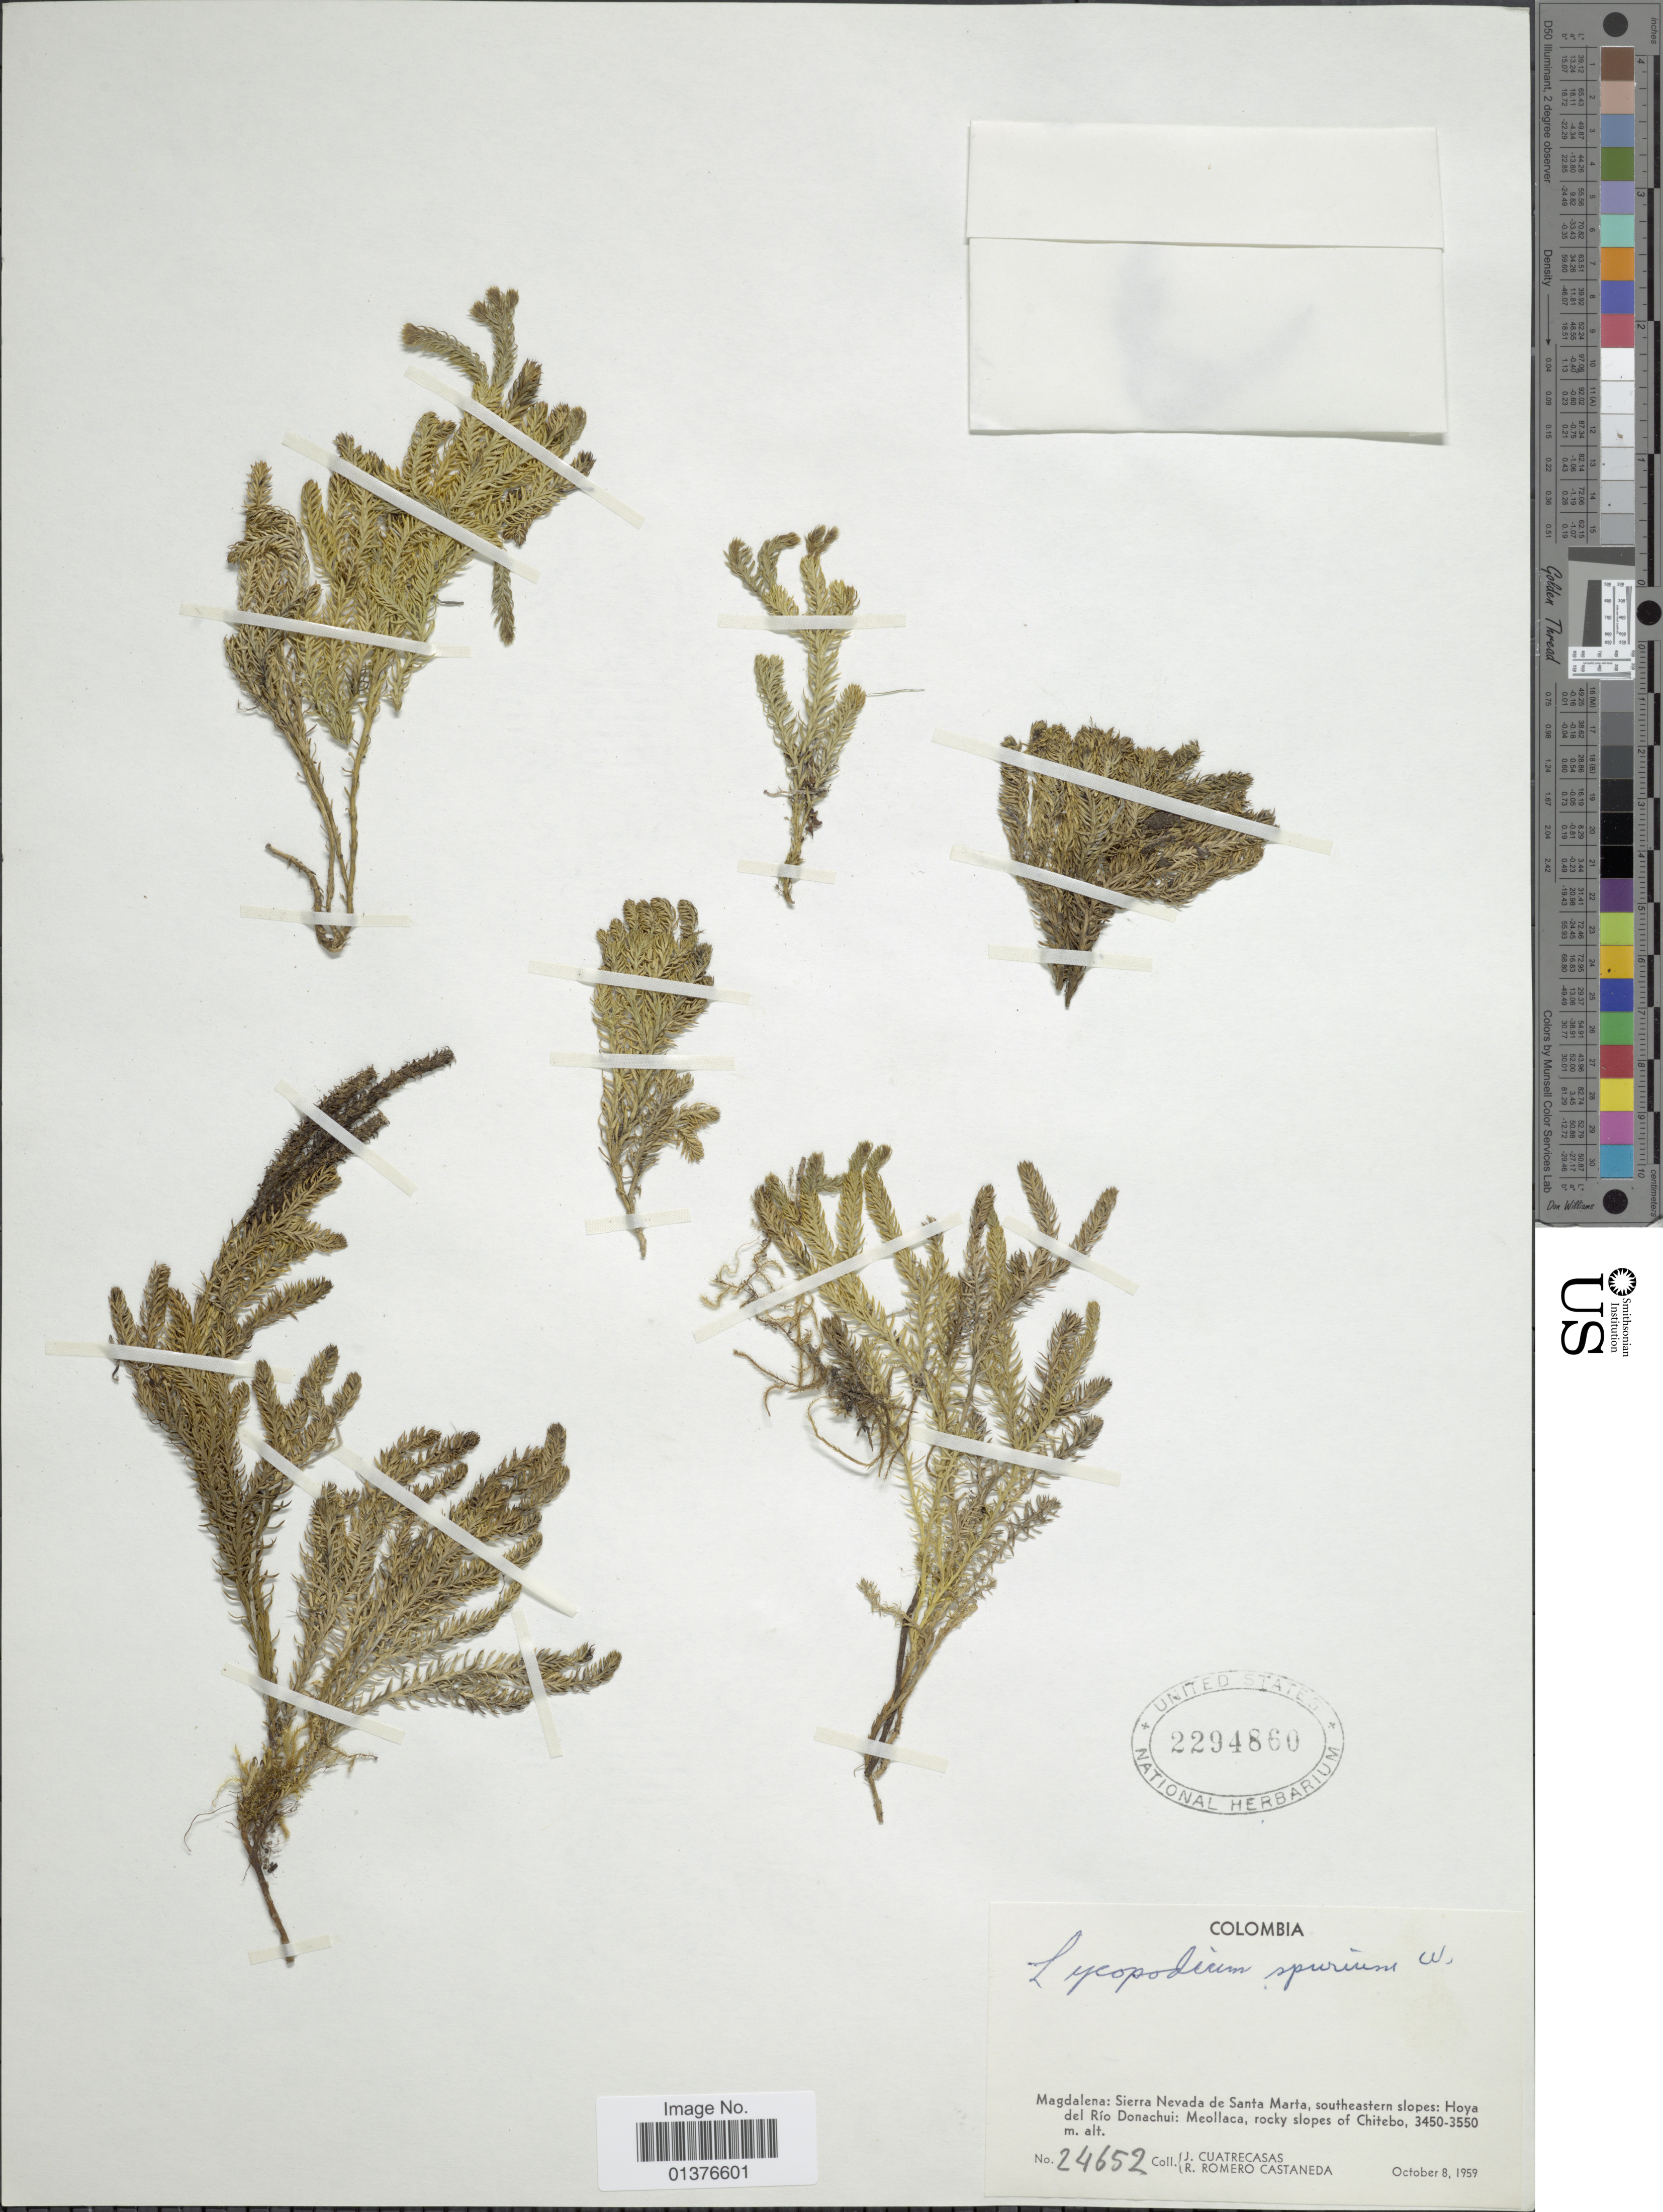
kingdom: Plantae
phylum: Tracheophyta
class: Lycopodiopsida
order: Lycopodiales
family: Lycopodiaceae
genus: Austrolycopodium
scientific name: Austrolycopodium magellanicum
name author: (P. Beauv.) Holub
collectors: J. Cuatrecasas & R. Romero Castañeda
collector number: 24652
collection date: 1959-10-08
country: Colombia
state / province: Magdalena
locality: Sierra Nevada de Santa Marta, southeastern slopes: Hoya del Rio Donachui: Meollaca, rocky slopes of Chitebo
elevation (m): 3450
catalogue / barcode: US 2294860